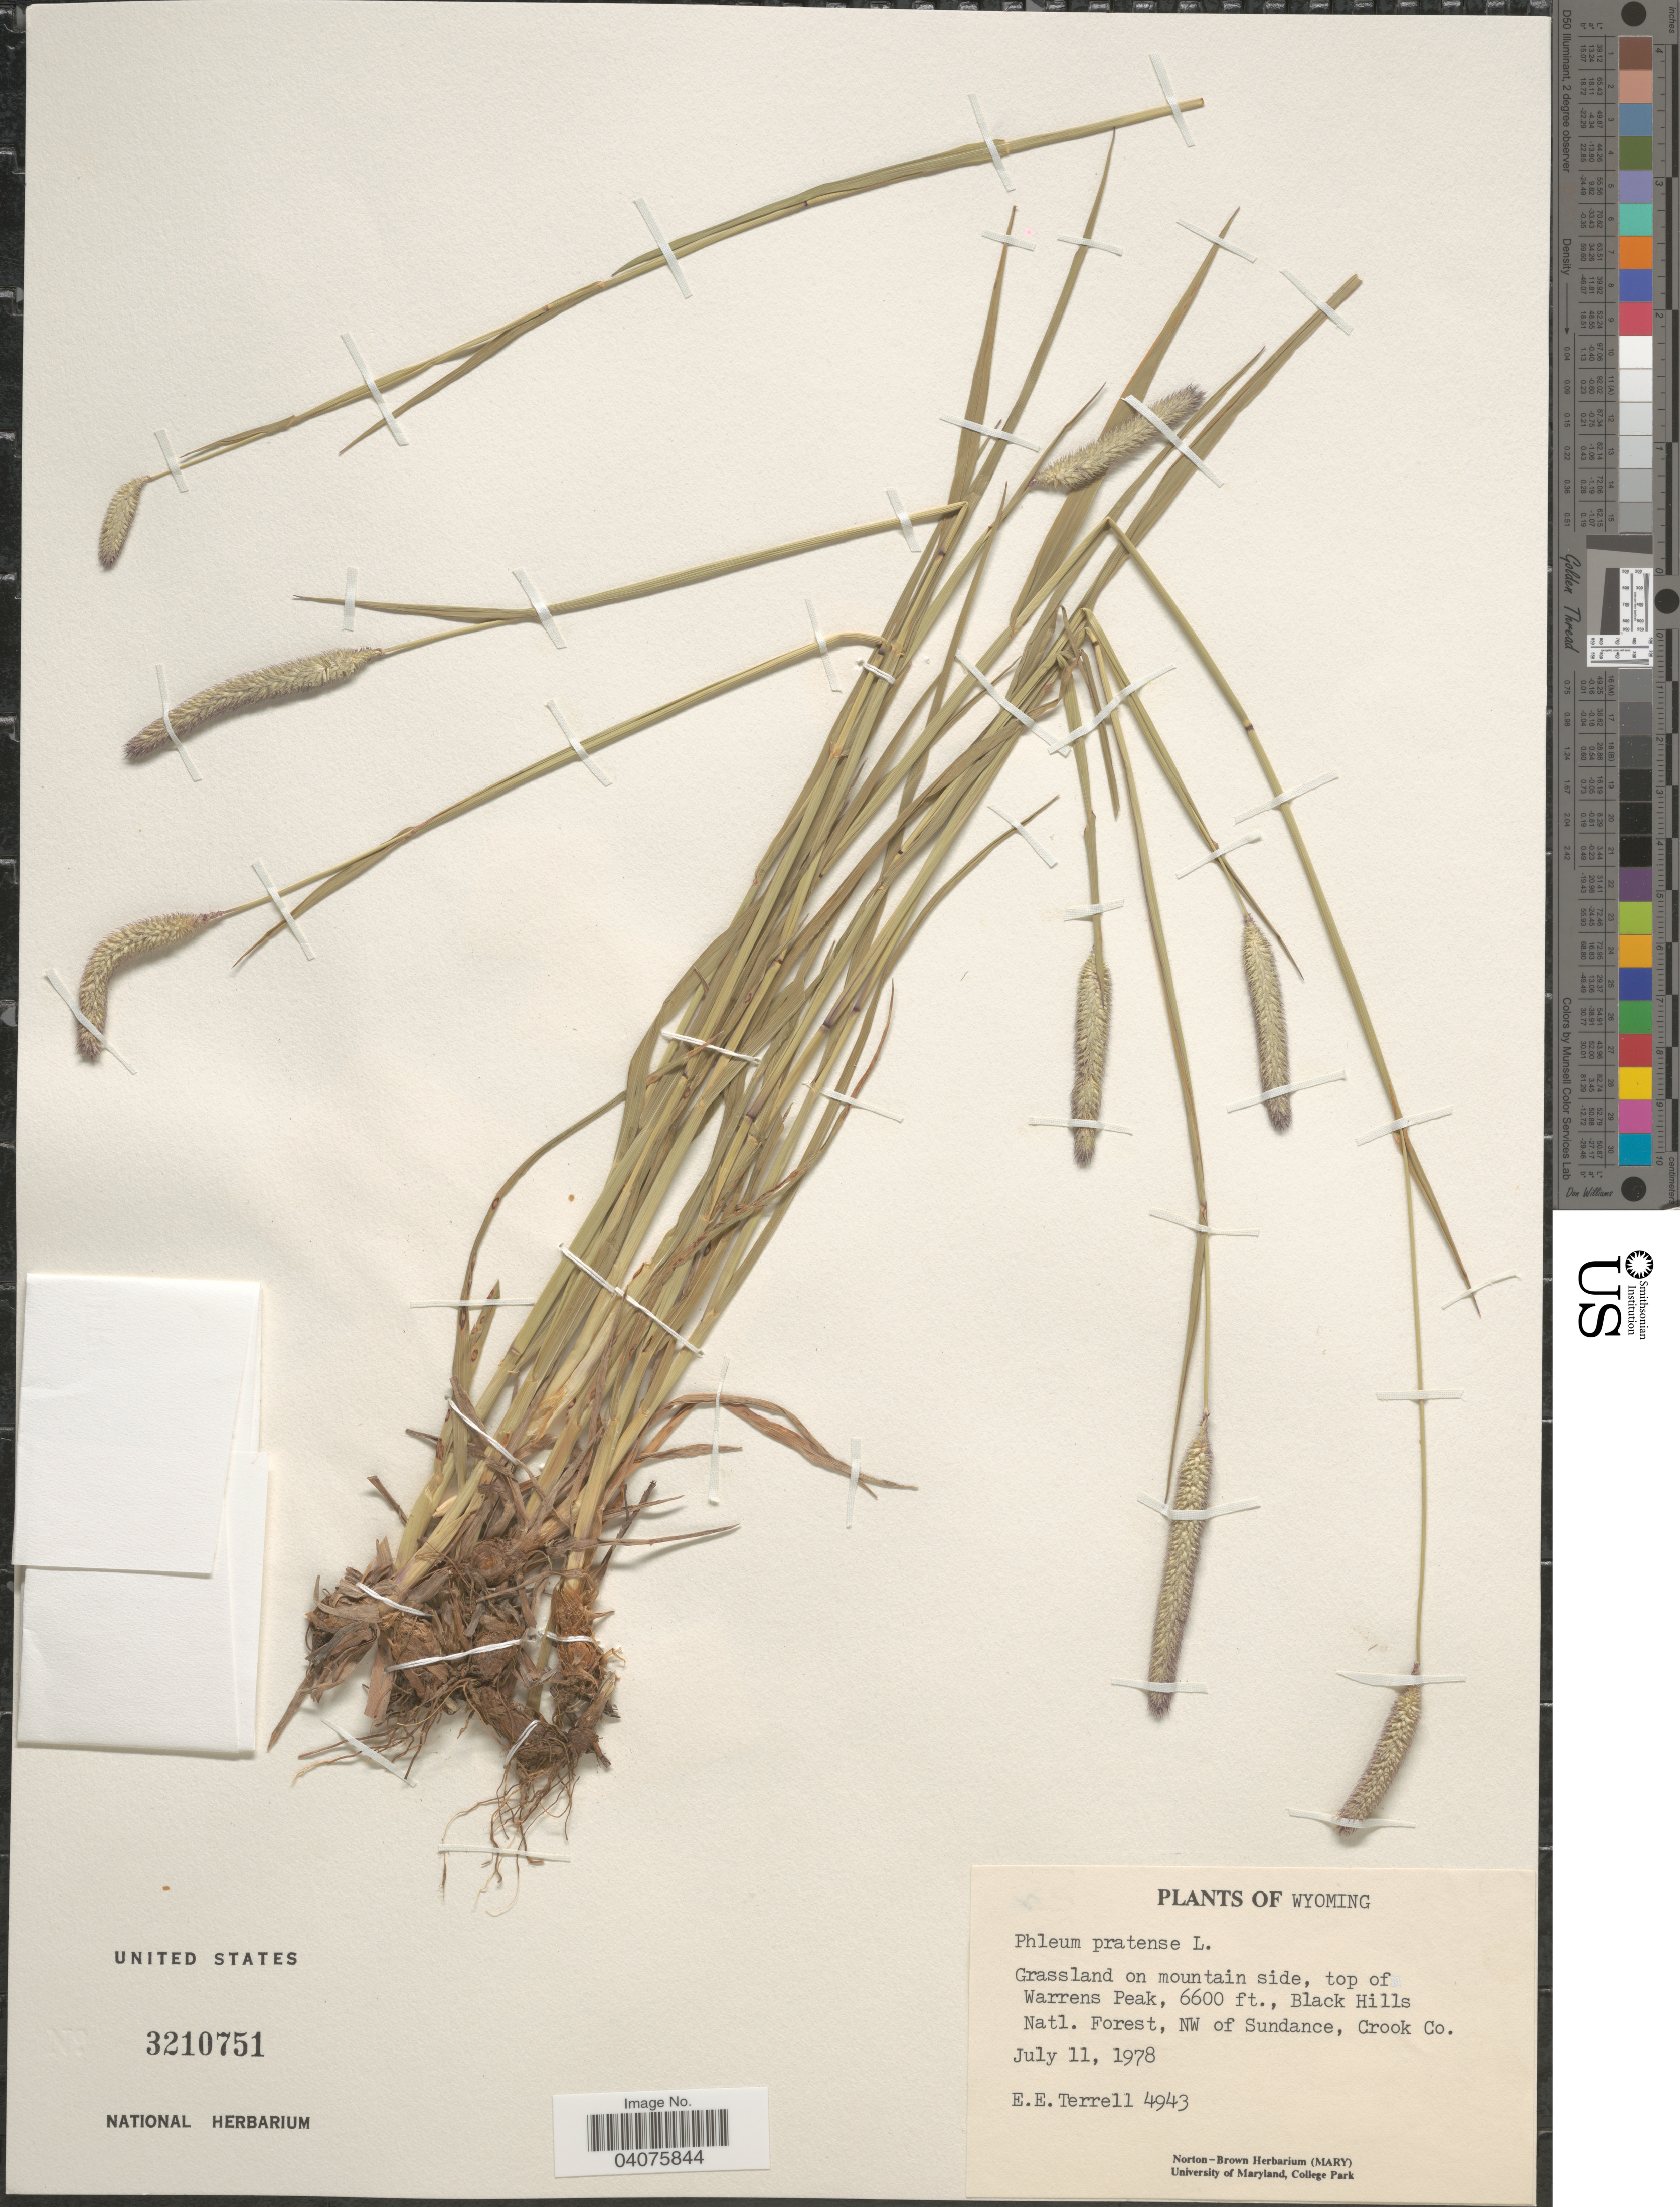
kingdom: Plantae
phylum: Tracheophyta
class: Liliopsida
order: Poales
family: Poaceae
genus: Phleum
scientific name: Phleum pratense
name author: L.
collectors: E. E. Terrell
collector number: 4943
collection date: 1978-07-11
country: United States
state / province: Wyoming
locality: Grassland on mountain side, top of Warrens Peak, Black Hills Natl. Forest, NW of Sundance, Crook Co.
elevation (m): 2012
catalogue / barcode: US 3210751